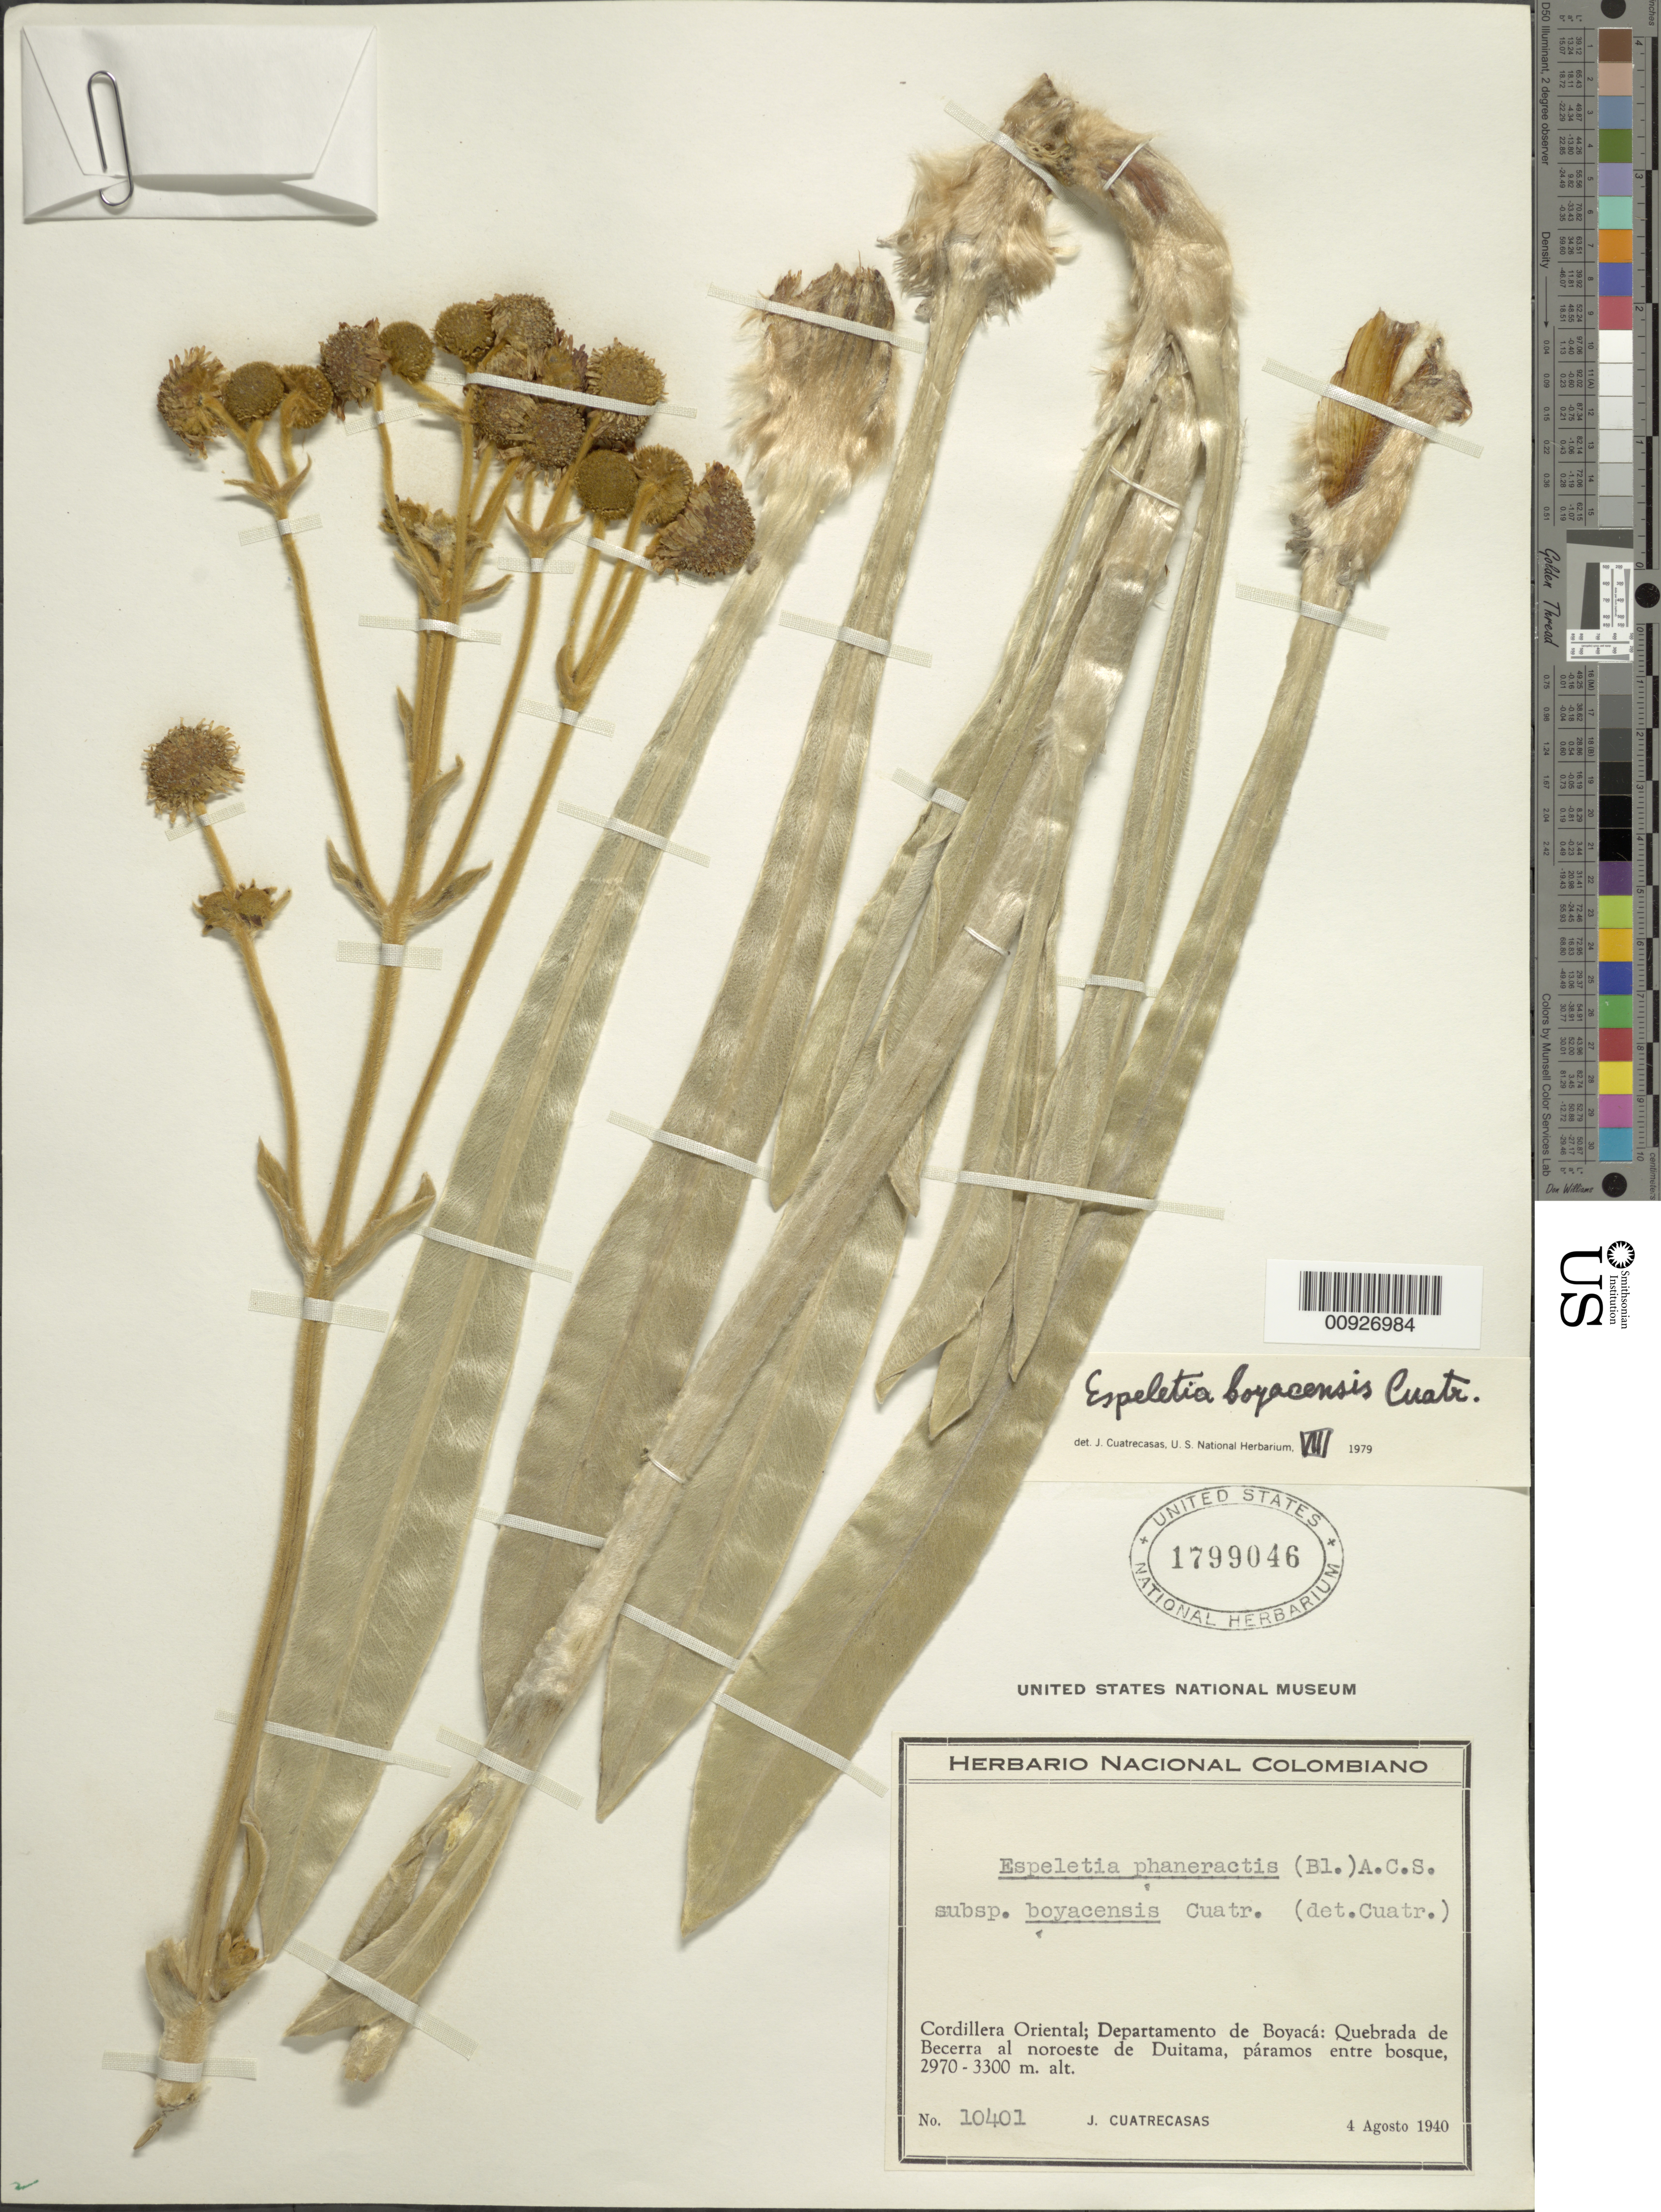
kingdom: Plantae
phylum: Tracheophyta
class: Magnoliopsida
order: Asterales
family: Asteraceae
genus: Espeletia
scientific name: Espeletia boyacensis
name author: Cuatrec.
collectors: J. Cuatrecasas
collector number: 1940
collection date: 1940-08-04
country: Colombia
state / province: Boyacá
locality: Cordillera Oriental; quebrada de Becerra al noroeste de Duitama, páramos entre bosque.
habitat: Páramos entre bosque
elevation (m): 2970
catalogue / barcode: US 1799046